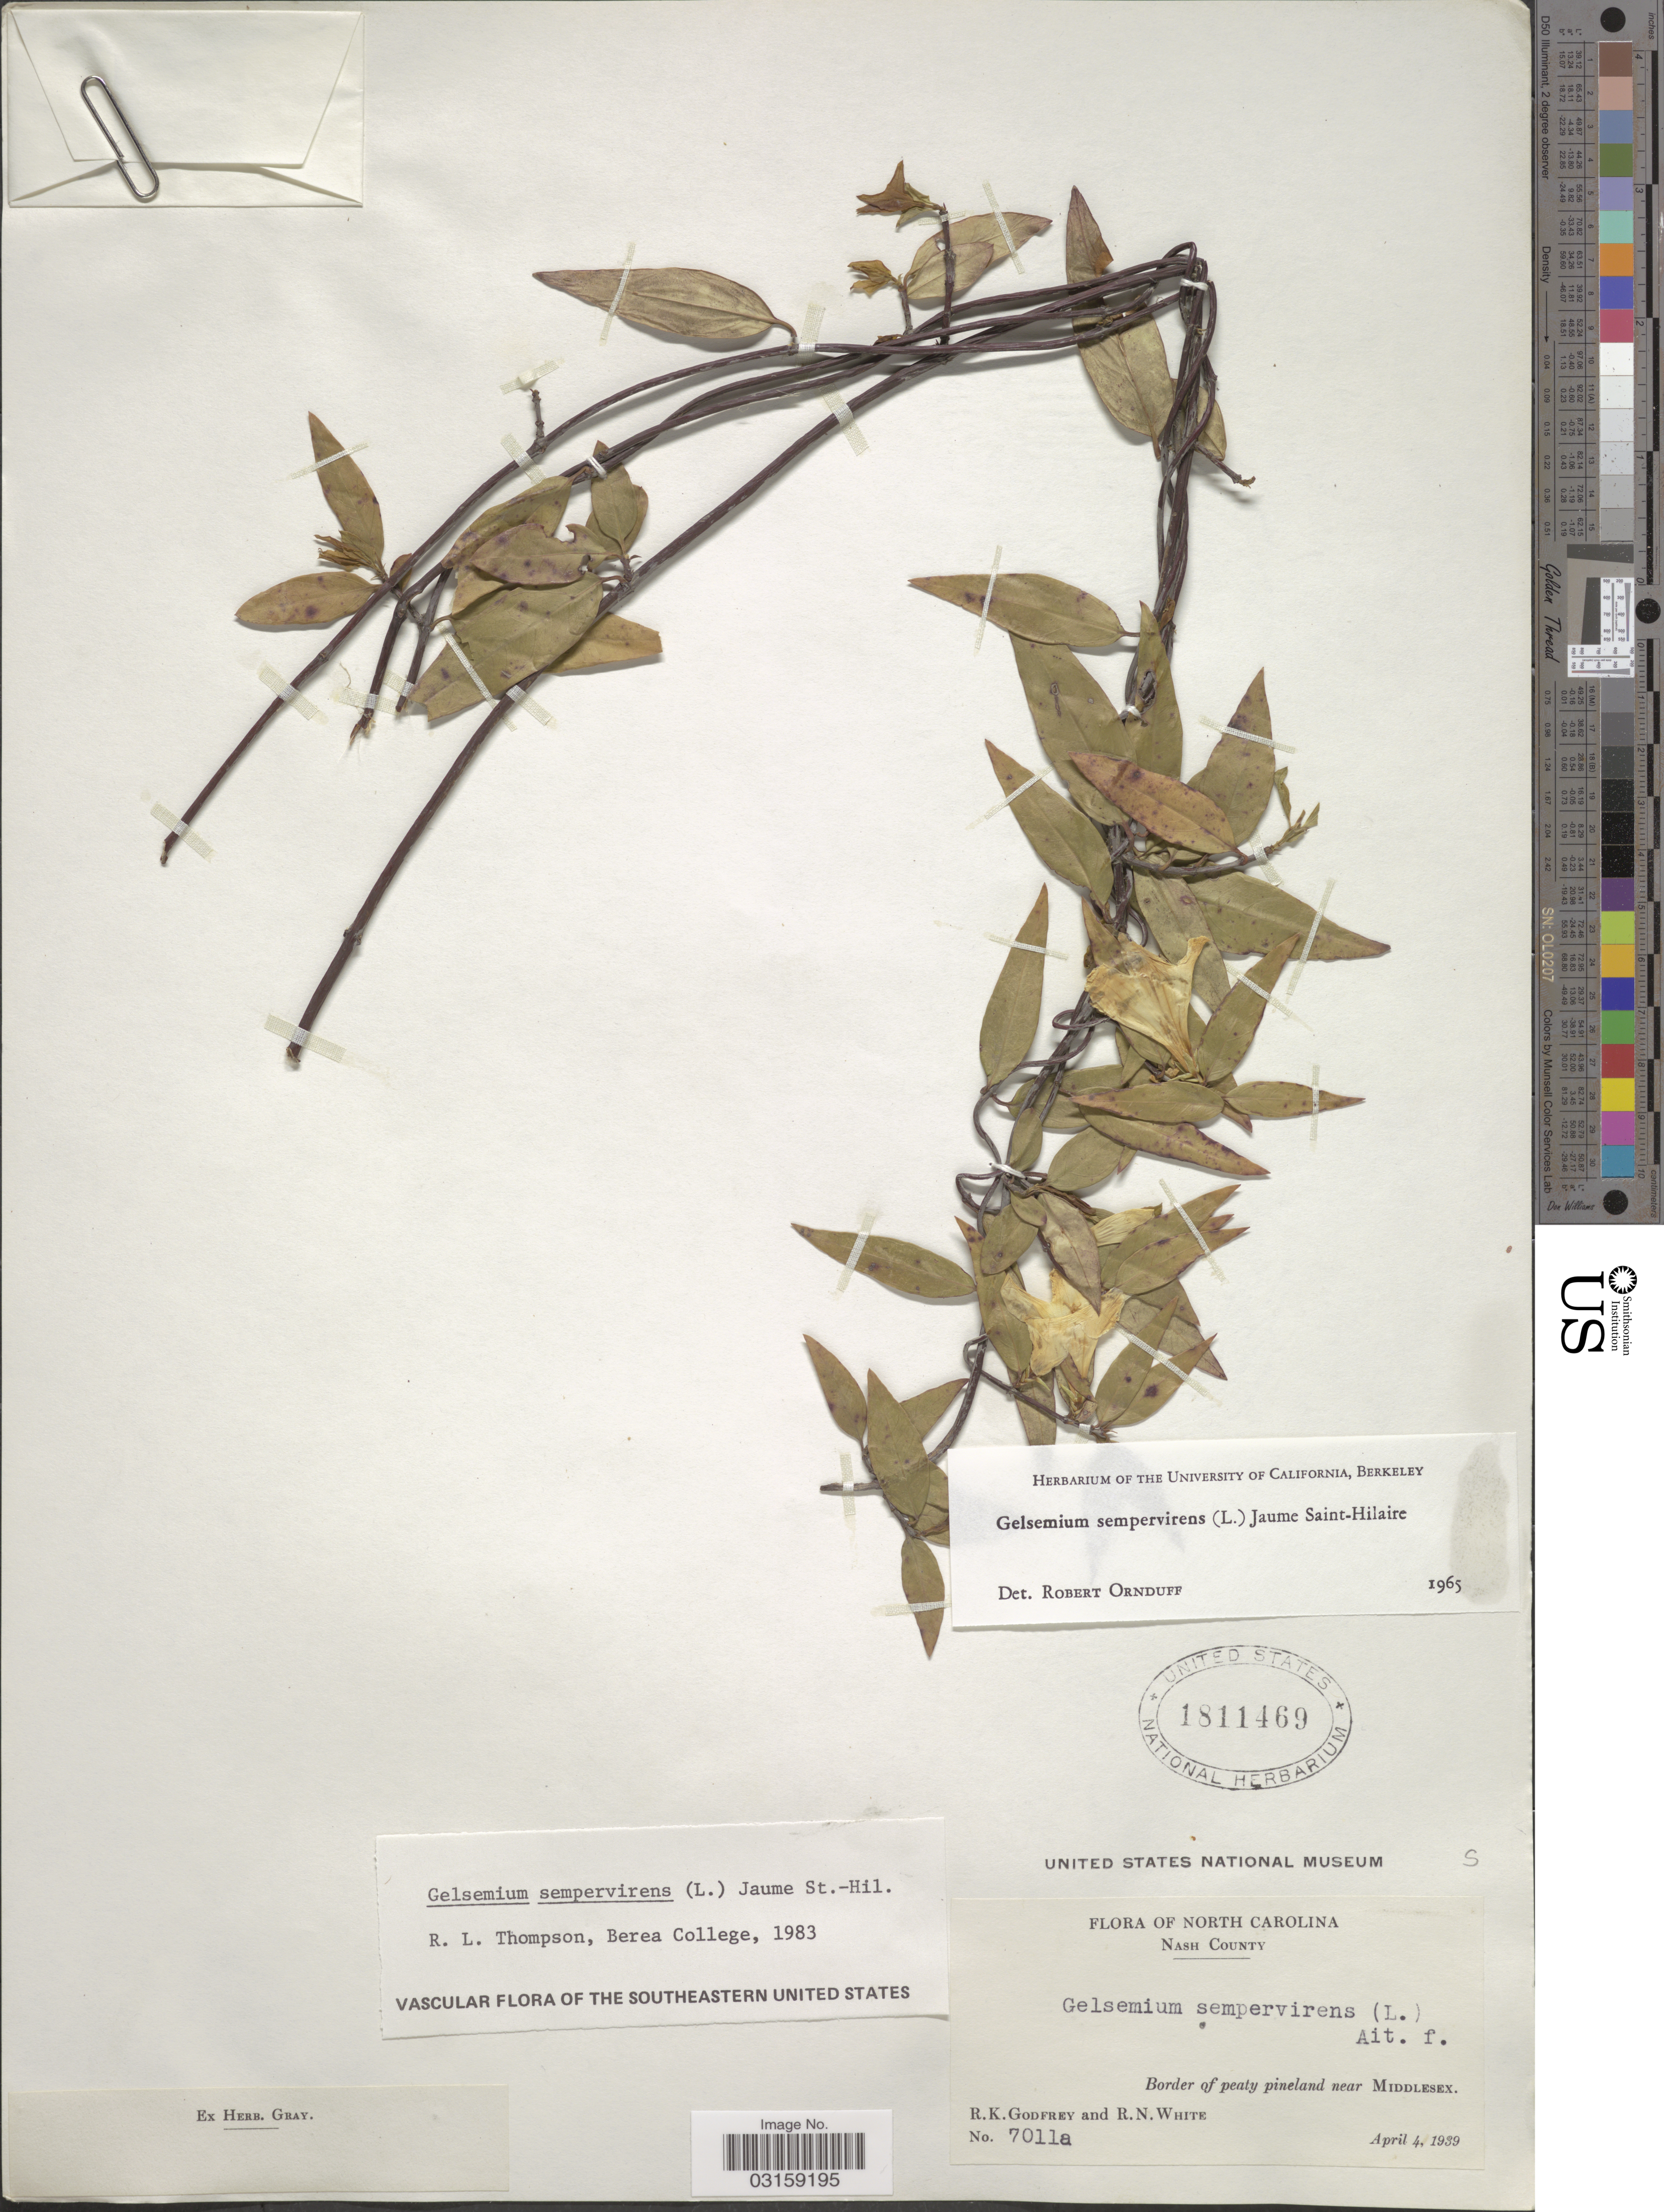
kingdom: Plantae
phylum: Tracheophyta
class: Magnoliopsida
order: Gentianales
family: Gelsemiaceae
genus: Gelsemium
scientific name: Gelsemium sempervirens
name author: (L.) J. St.-Hil.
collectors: R. K. Godfrey & R. N. White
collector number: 7011a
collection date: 1939-04-04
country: United States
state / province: North Carolina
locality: Nash County. Border of peaty pineland near Middlesex.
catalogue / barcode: US 1811469